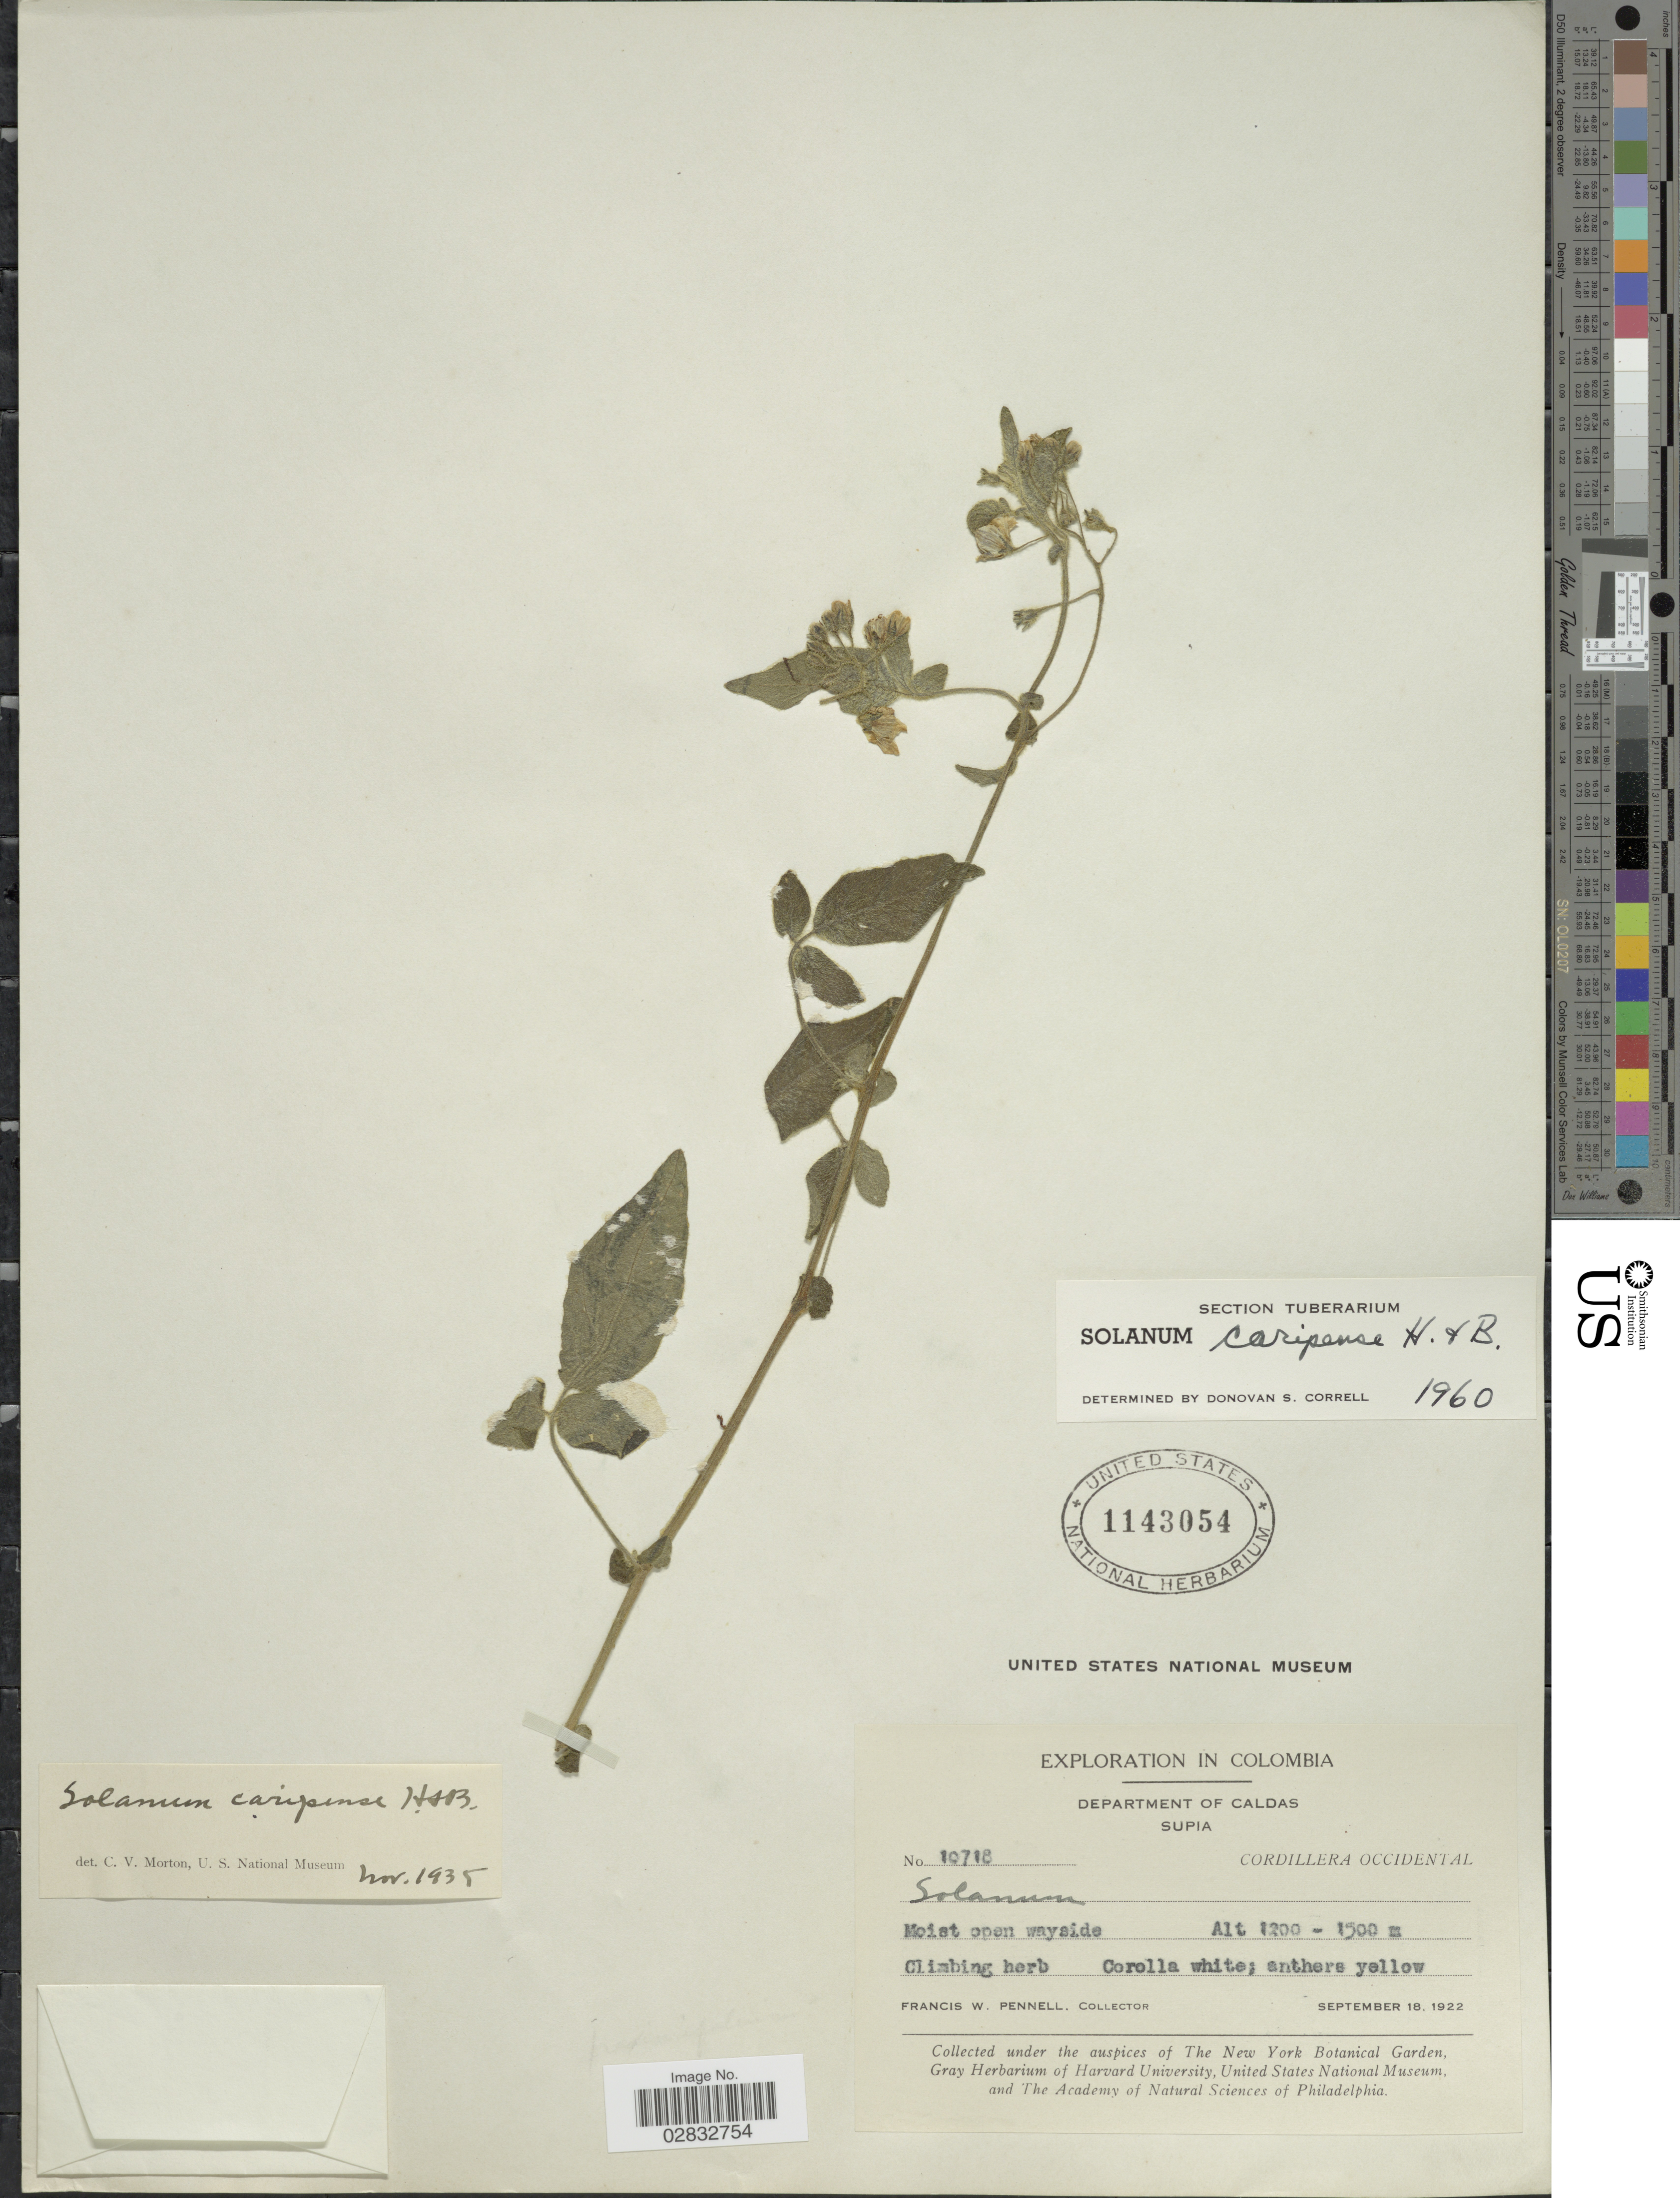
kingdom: Plantae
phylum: Tracheophyta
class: Magnoliopsida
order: Solanales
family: Solanaceae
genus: Solanum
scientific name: Solanum caripense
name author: Humb. & Bonpl. ex Dunal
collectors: F. W. Pennell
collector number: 10718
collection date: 1922-09-18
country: Colombia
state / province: Caldas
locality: Department of Caldas. Supia. Cordillera Occidental.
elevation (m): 1200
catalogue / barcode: US 1143054